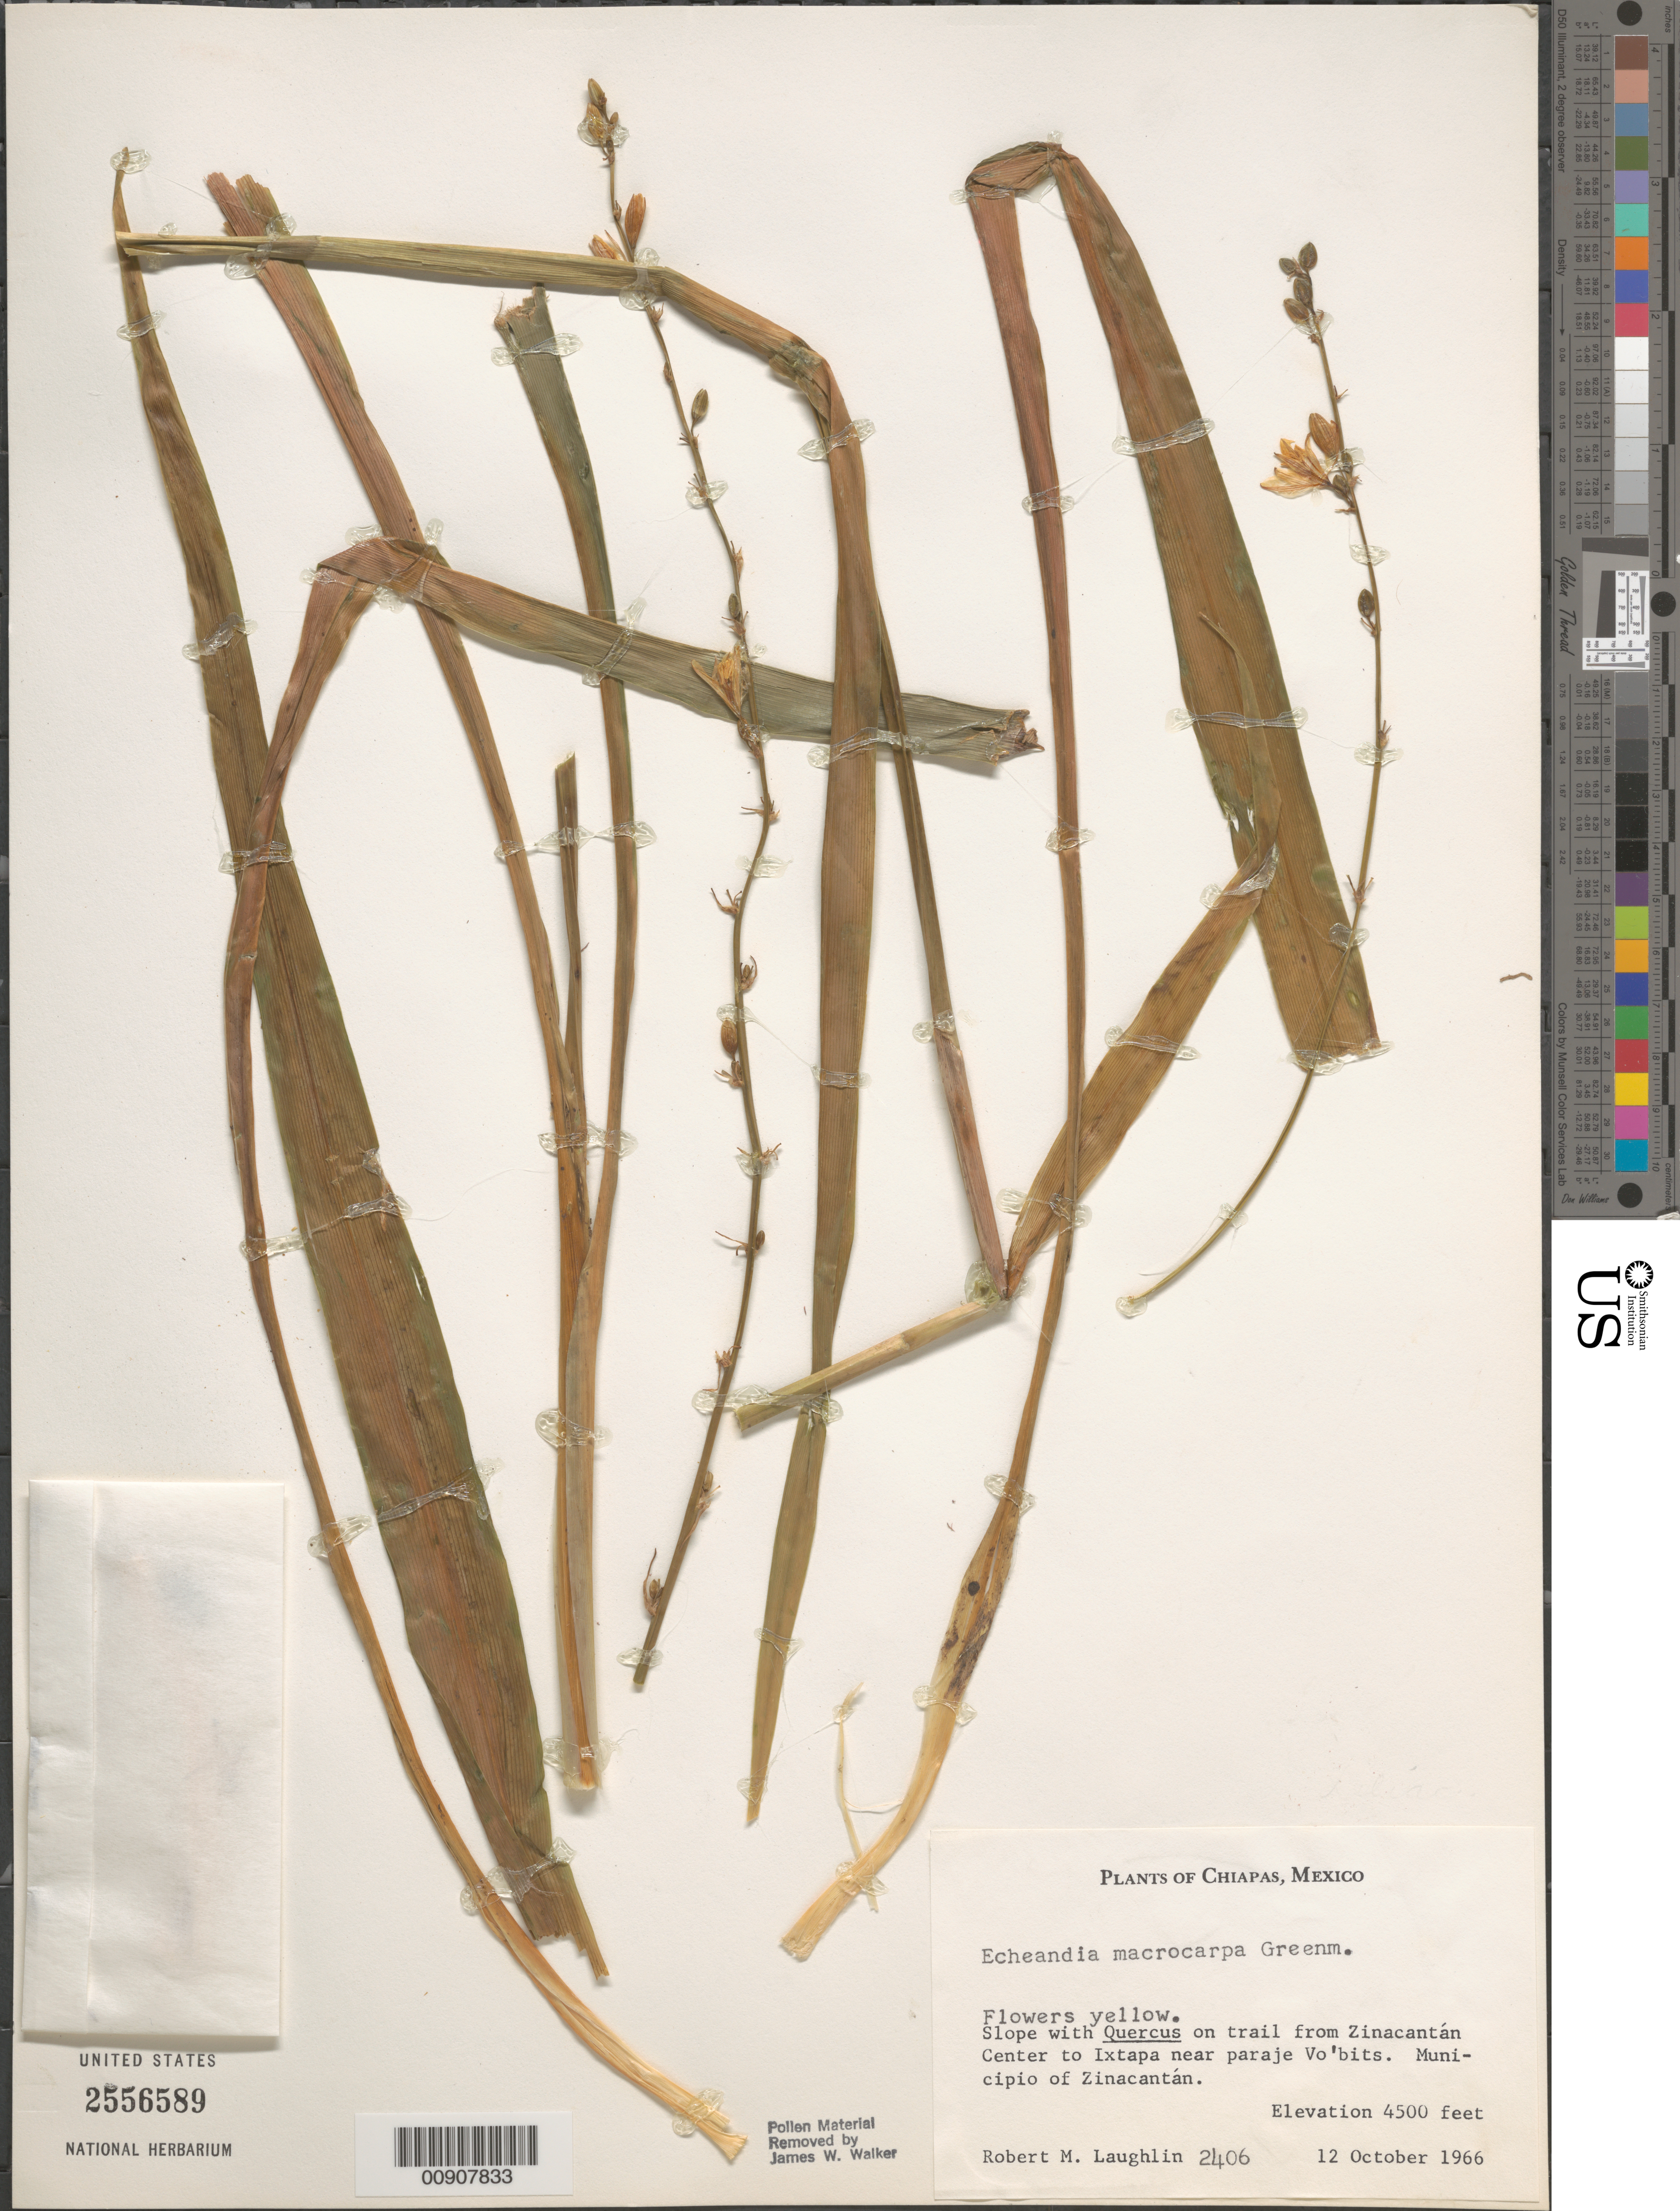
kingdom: Plantae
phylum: Tracheophyta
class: Liliopsida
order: Asparagales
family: Asparagaceae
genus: Echeandia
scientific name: Echeandia macrocarpa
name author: Greenm.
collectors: R. M. Laughlin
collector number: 2406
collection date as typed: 12 Oct 1966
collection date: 1966-10-12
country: Mexico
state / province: Chiapas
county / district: Zinacantán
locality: On trail from Zinacantán Center to Ixtapa near paraje Vo'bits. Municipio of Zinacantán, Chiapas.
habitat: Slope with Quercus.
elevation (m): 1372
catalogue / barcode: US 2556589